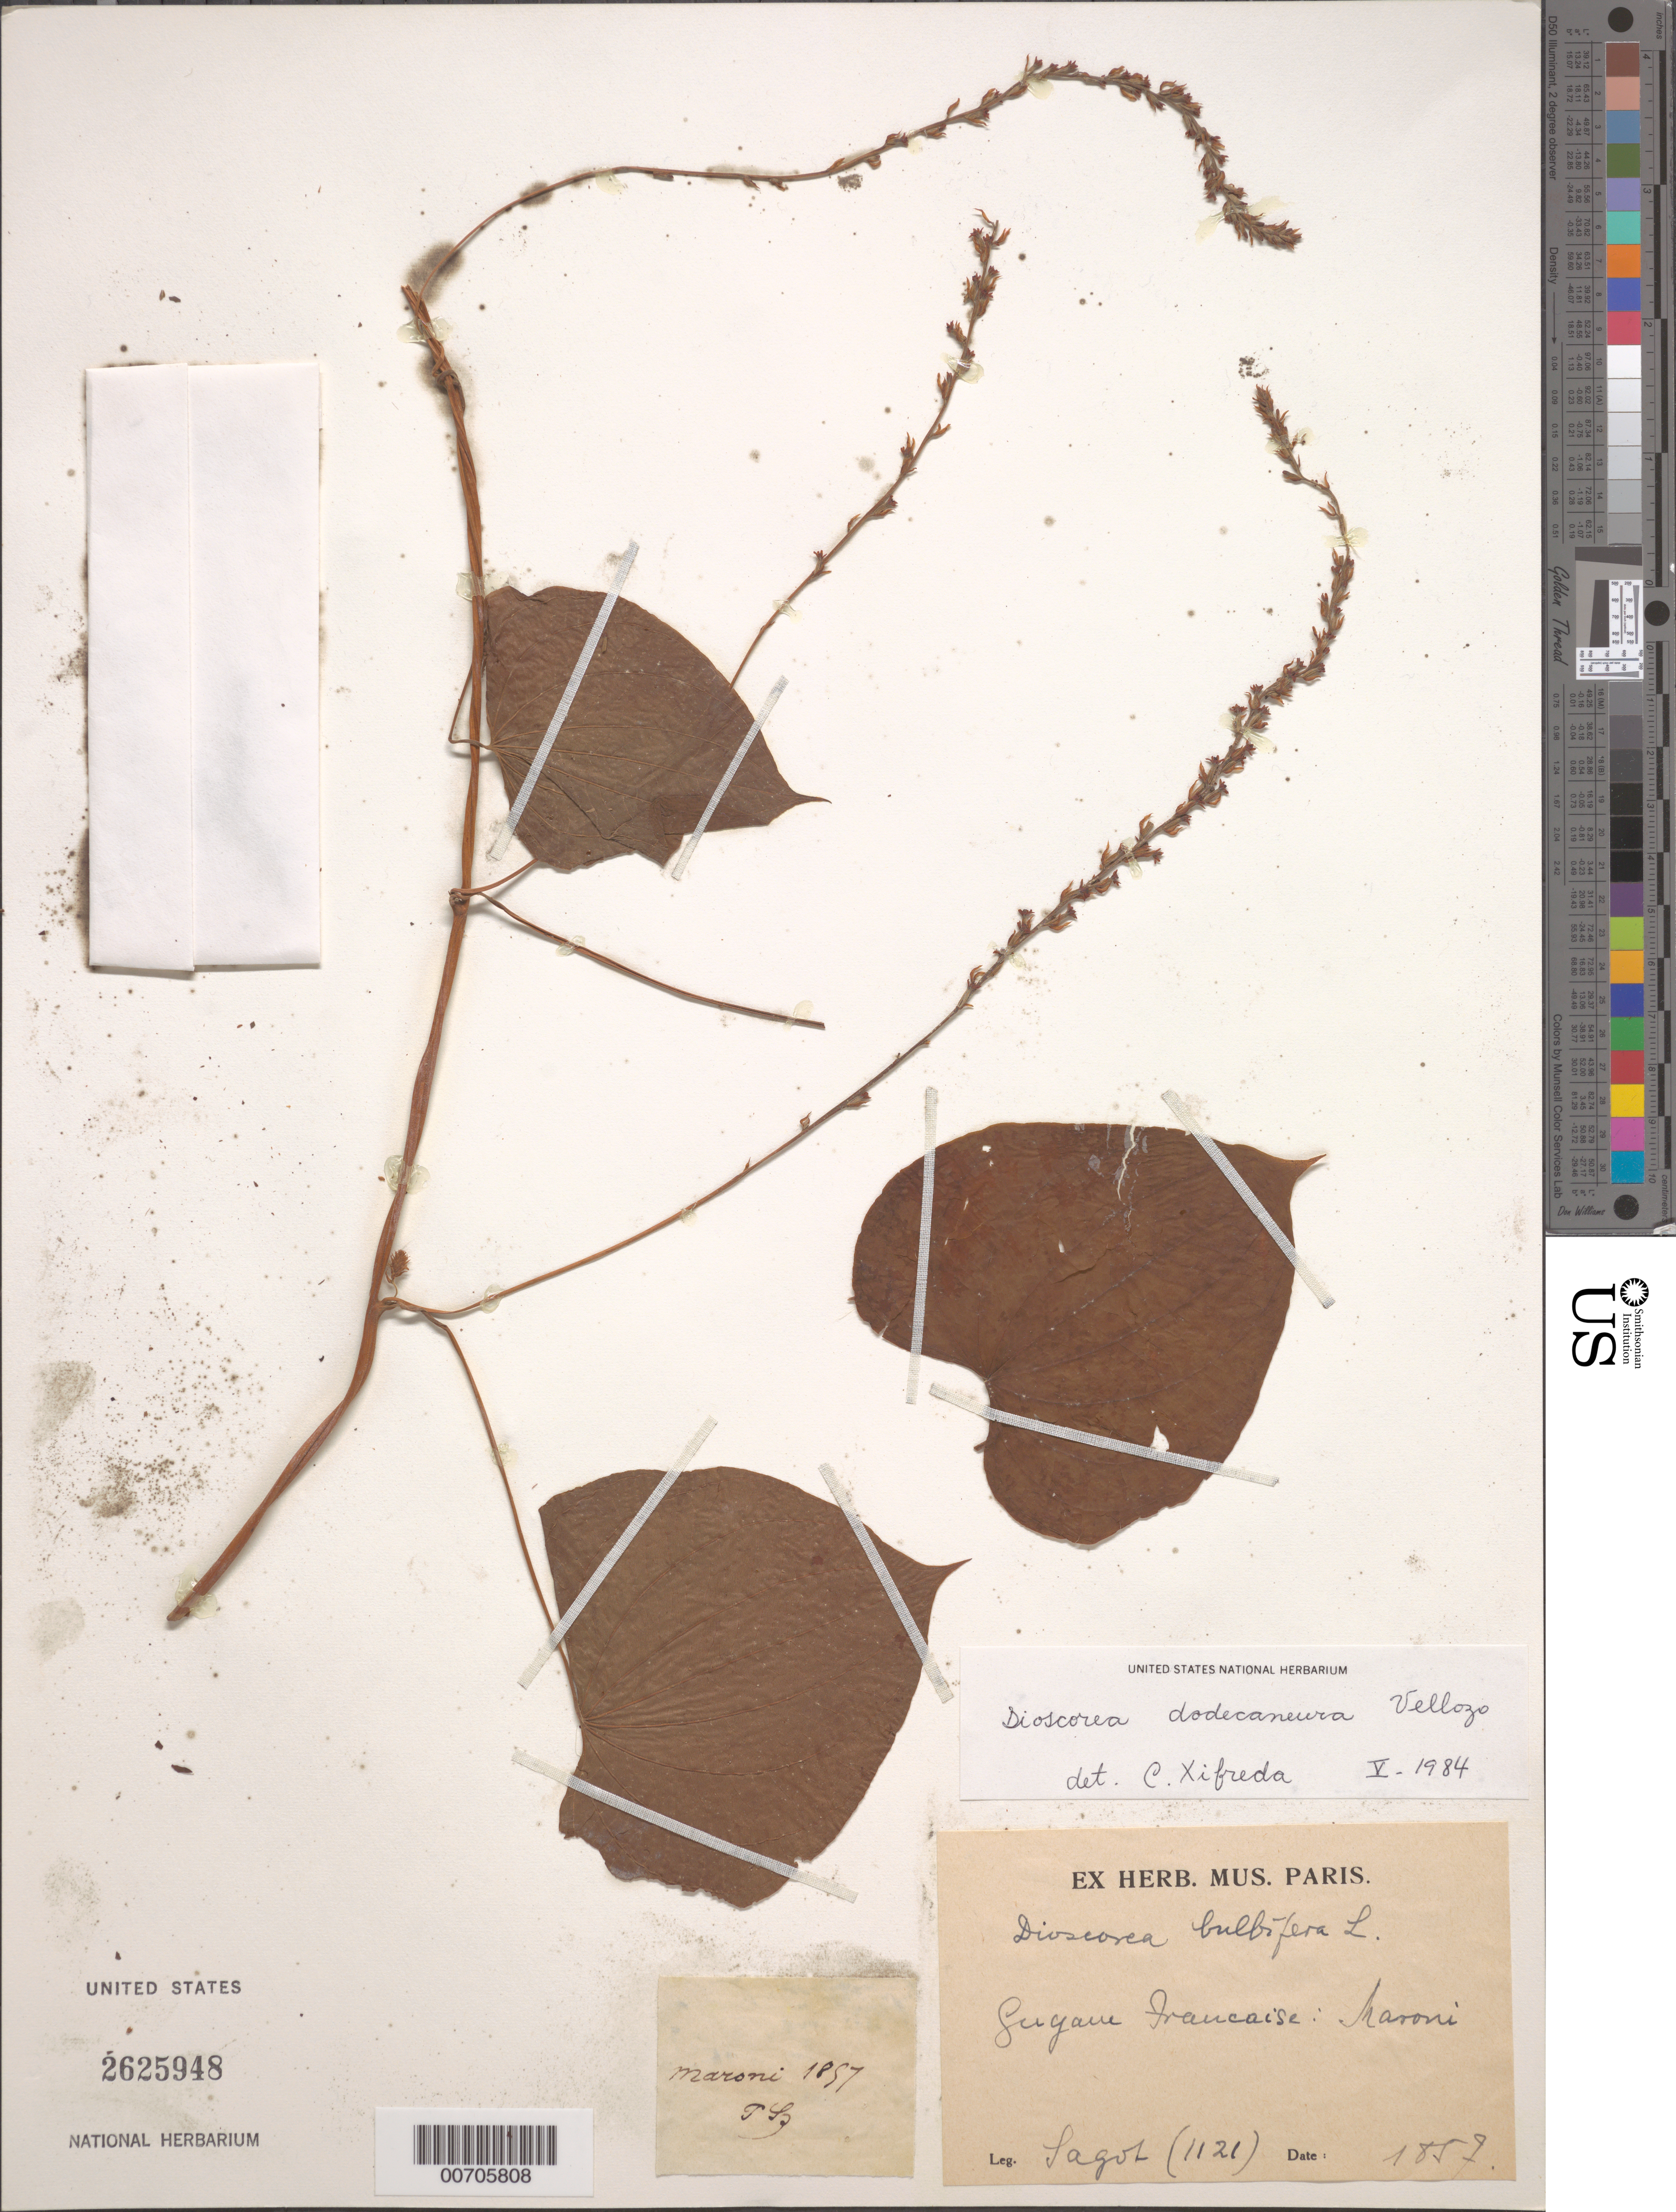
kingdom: Plantae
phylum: Tracheophyta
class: Liliopsida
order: Dioscoreales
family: Dioscoreaceae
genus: Dioscorea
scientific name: Dioscorea dodecaneura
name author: Vell.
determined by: Xifreda, C.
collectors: P. A. Sagot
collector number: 1121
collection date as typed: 1857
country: French Guiana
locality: Maroni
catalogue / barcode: US 2625948